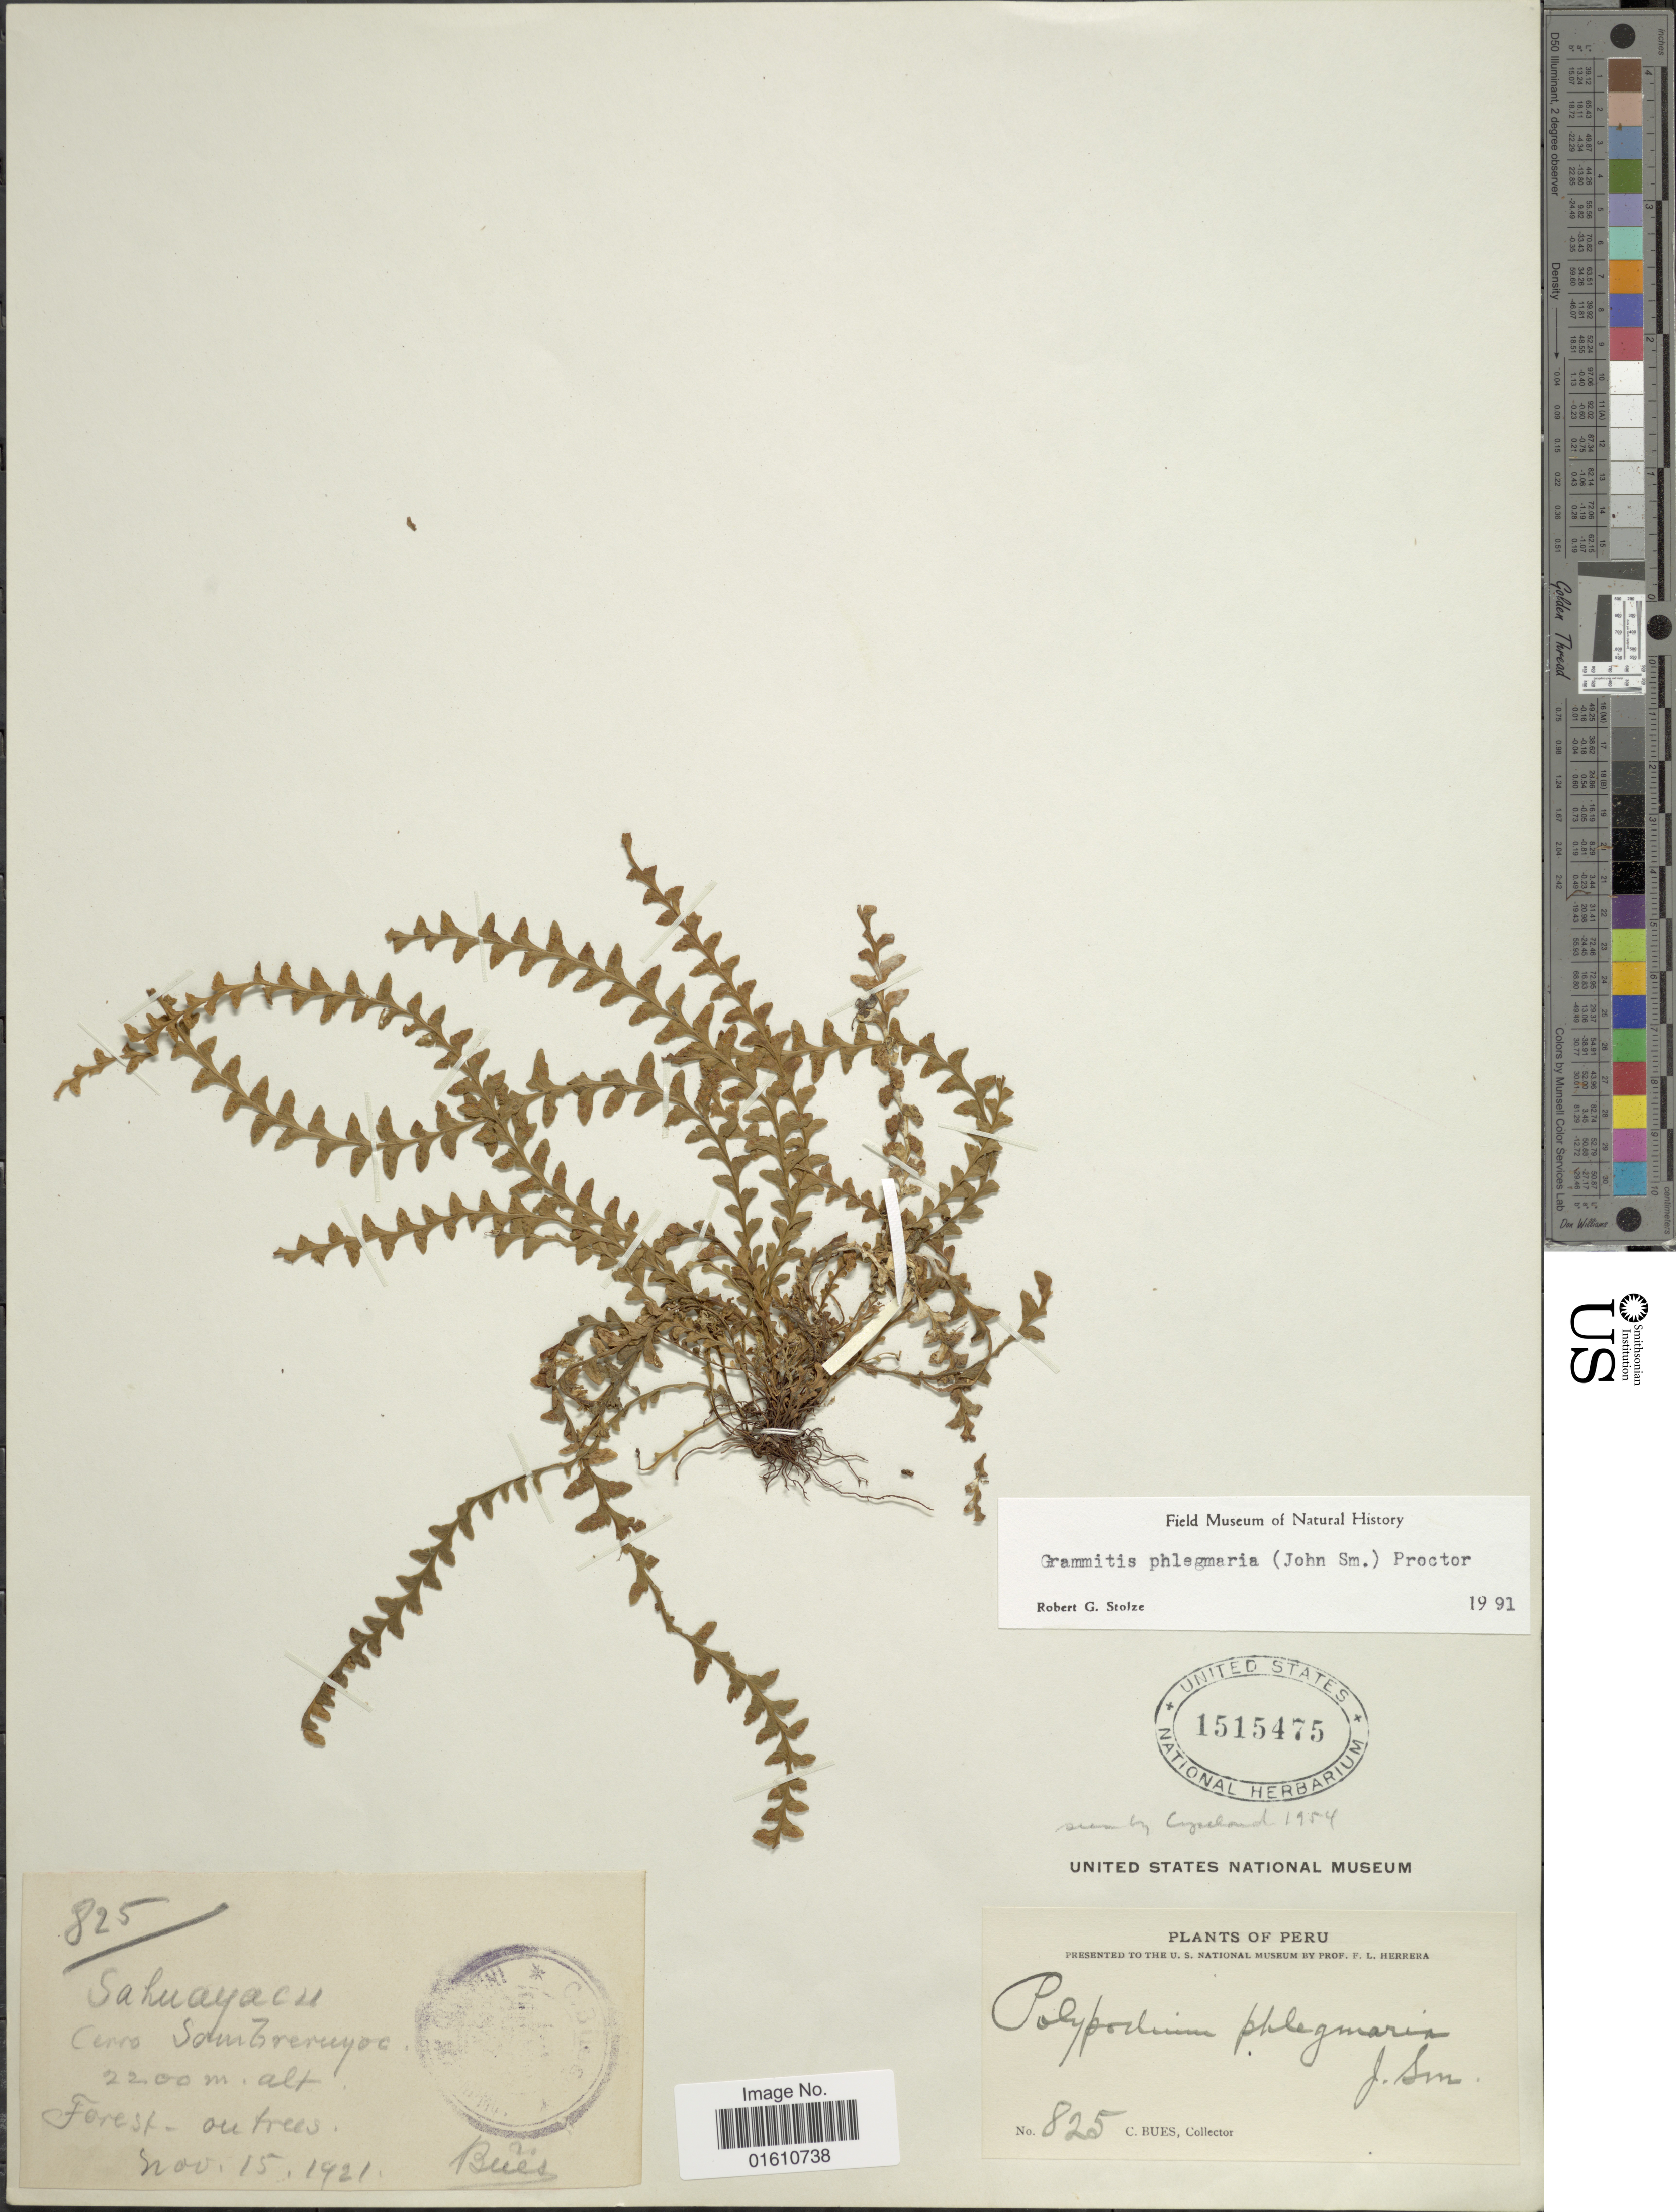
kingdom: Plantae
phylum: Tracheophyta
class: Polypodiopsida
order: Polypodiales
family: Polypodiaceae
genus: Lellingeria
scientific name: Lellingeria phlegmaria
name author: (J. Sm.) A.R. Sm. & R.C. Moran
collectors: C. Bues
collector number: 825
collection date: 1921-11-15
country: Peru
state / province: Cusco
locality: Sahuayacu, Cerro Sombreruyoc, Forest - on trees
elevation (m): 2200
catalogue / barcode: US 1515475